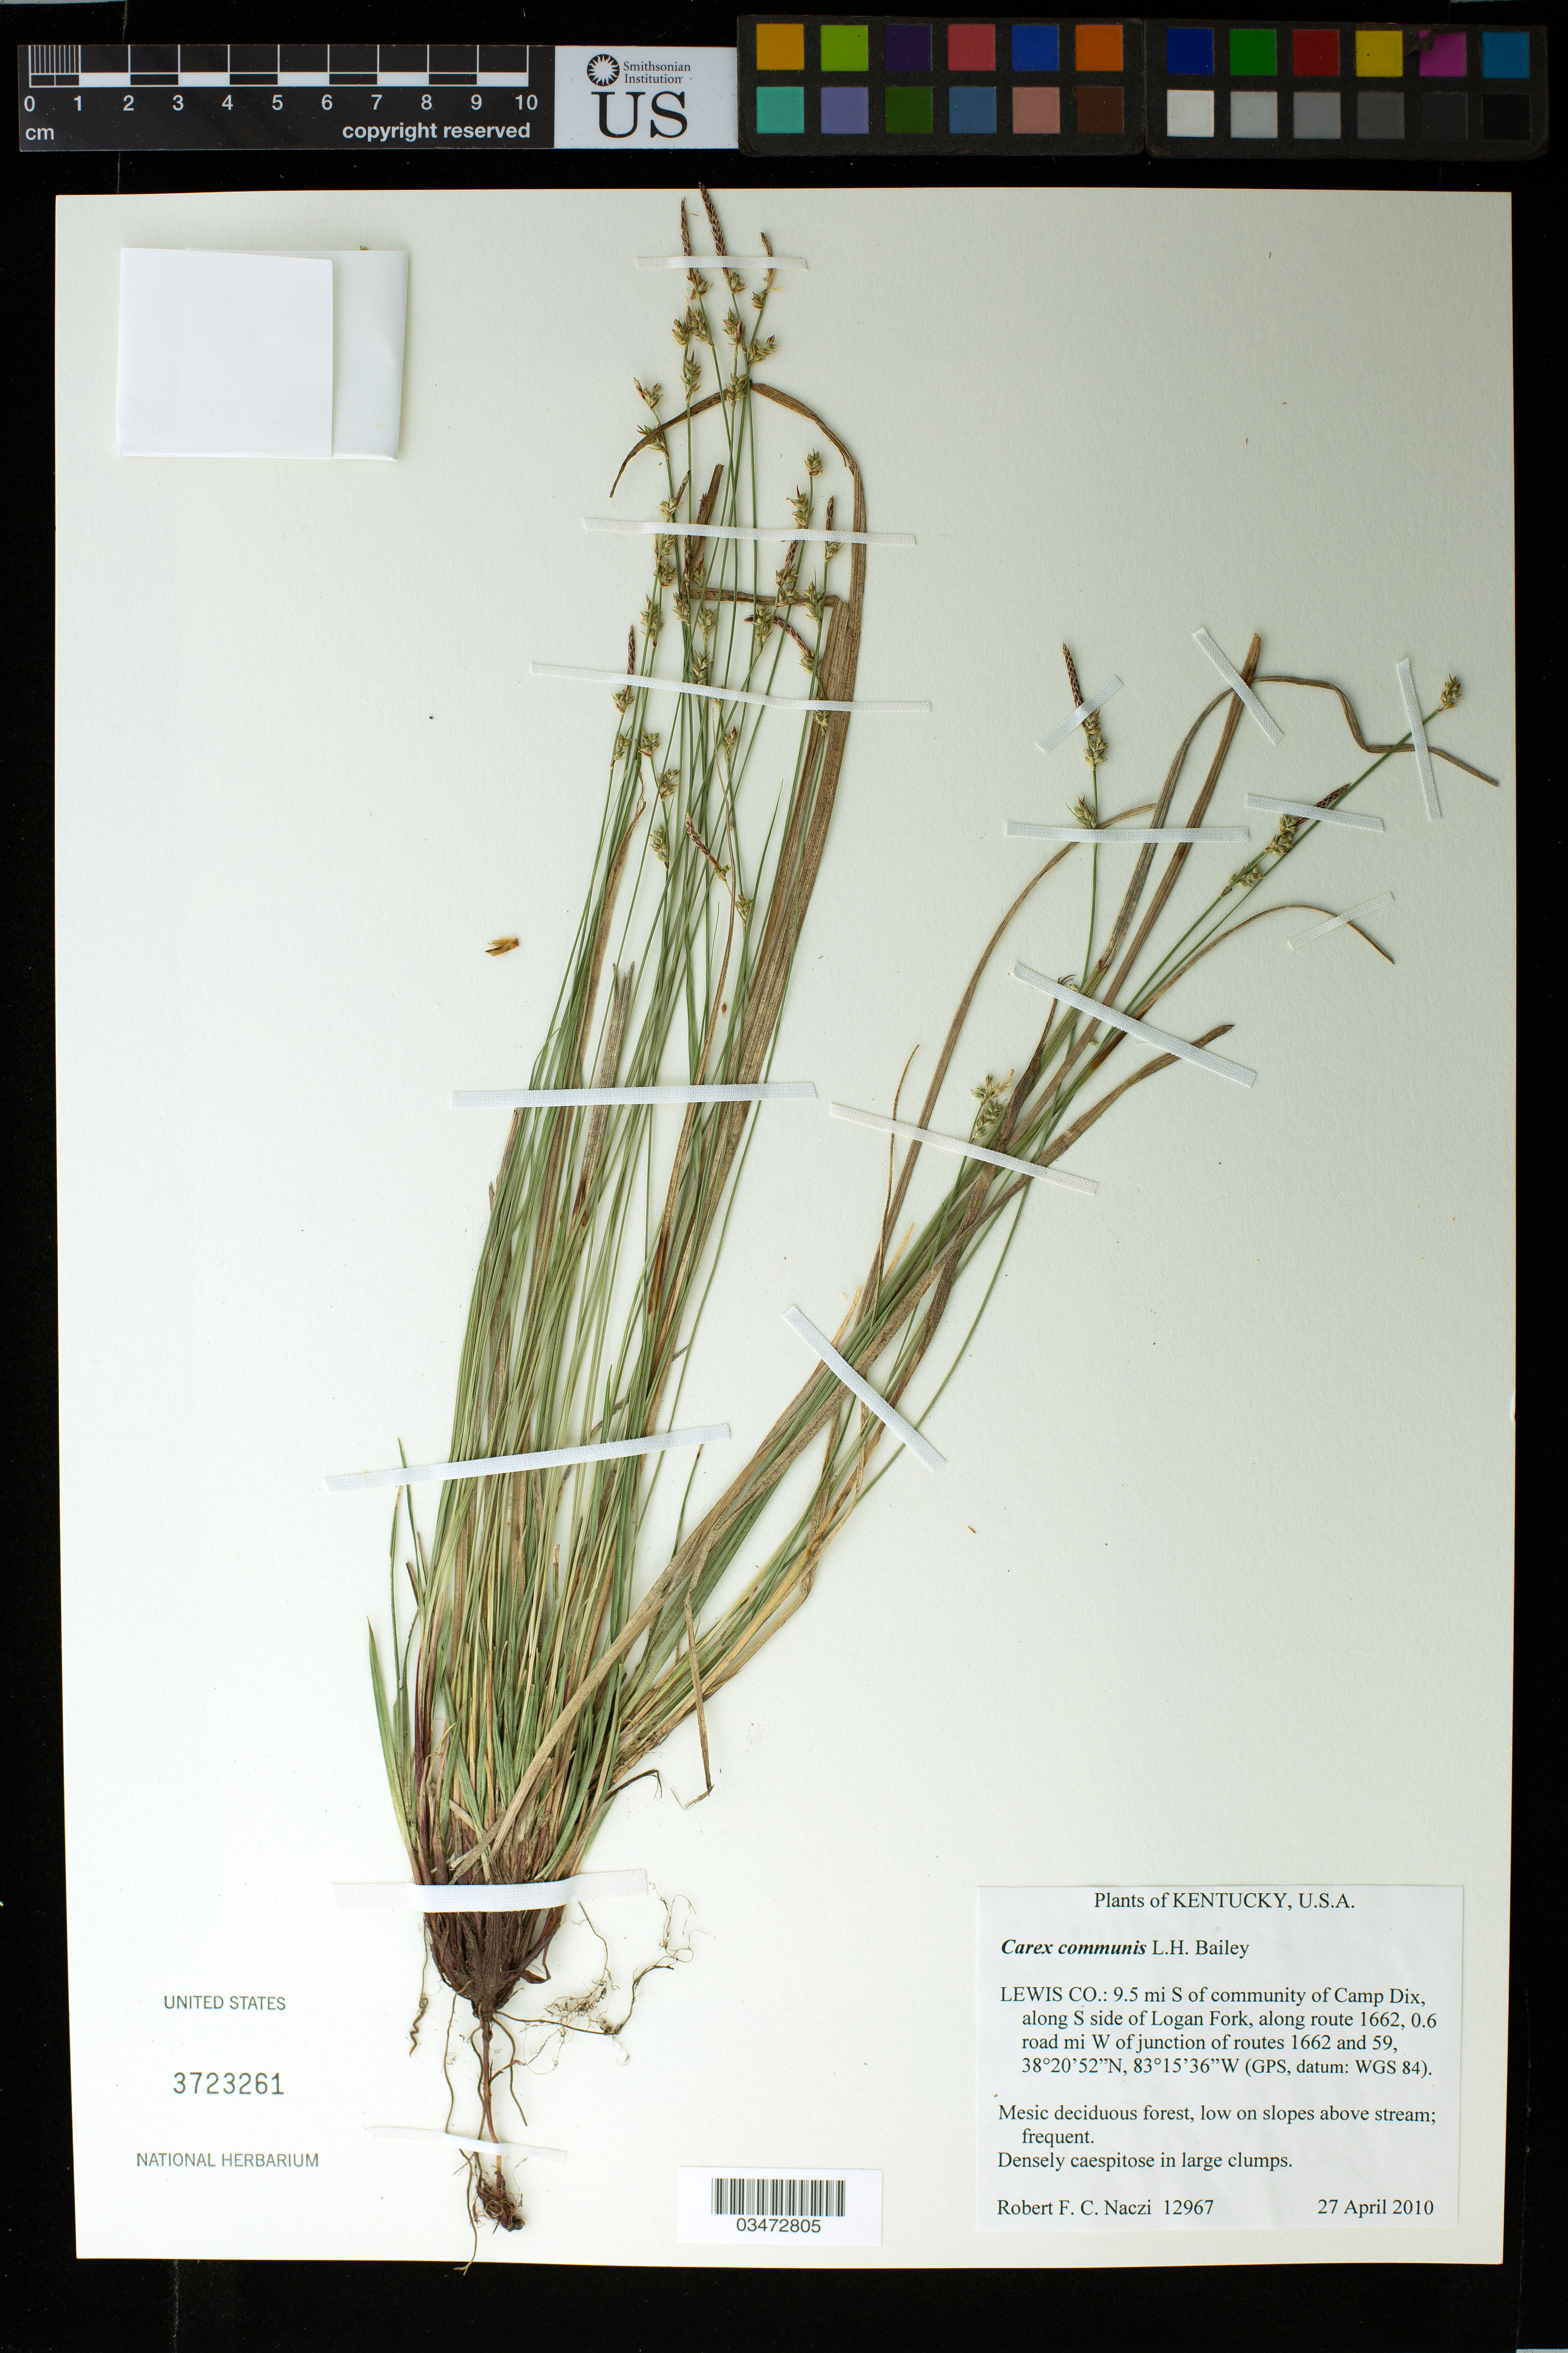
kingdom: Plantae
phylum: Tracheophyta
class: Liliopsida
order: Poales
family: Cyperaceae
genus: Carex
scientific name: Carex communis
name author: L.H. Bailey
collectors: R. F. C. Naczi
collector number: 12967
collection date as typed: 27 Apr 2010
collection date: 2010-04-27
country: United States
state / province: Kentucky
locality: Lewis CO.: 9.5 mi S of community of Camp Dix, along S side of Logan Fork, along route 1662, 0.6 road mi W of junction of routes 1662 and 59. (GPS, datum: WGS 84)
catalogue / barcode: US 3723261